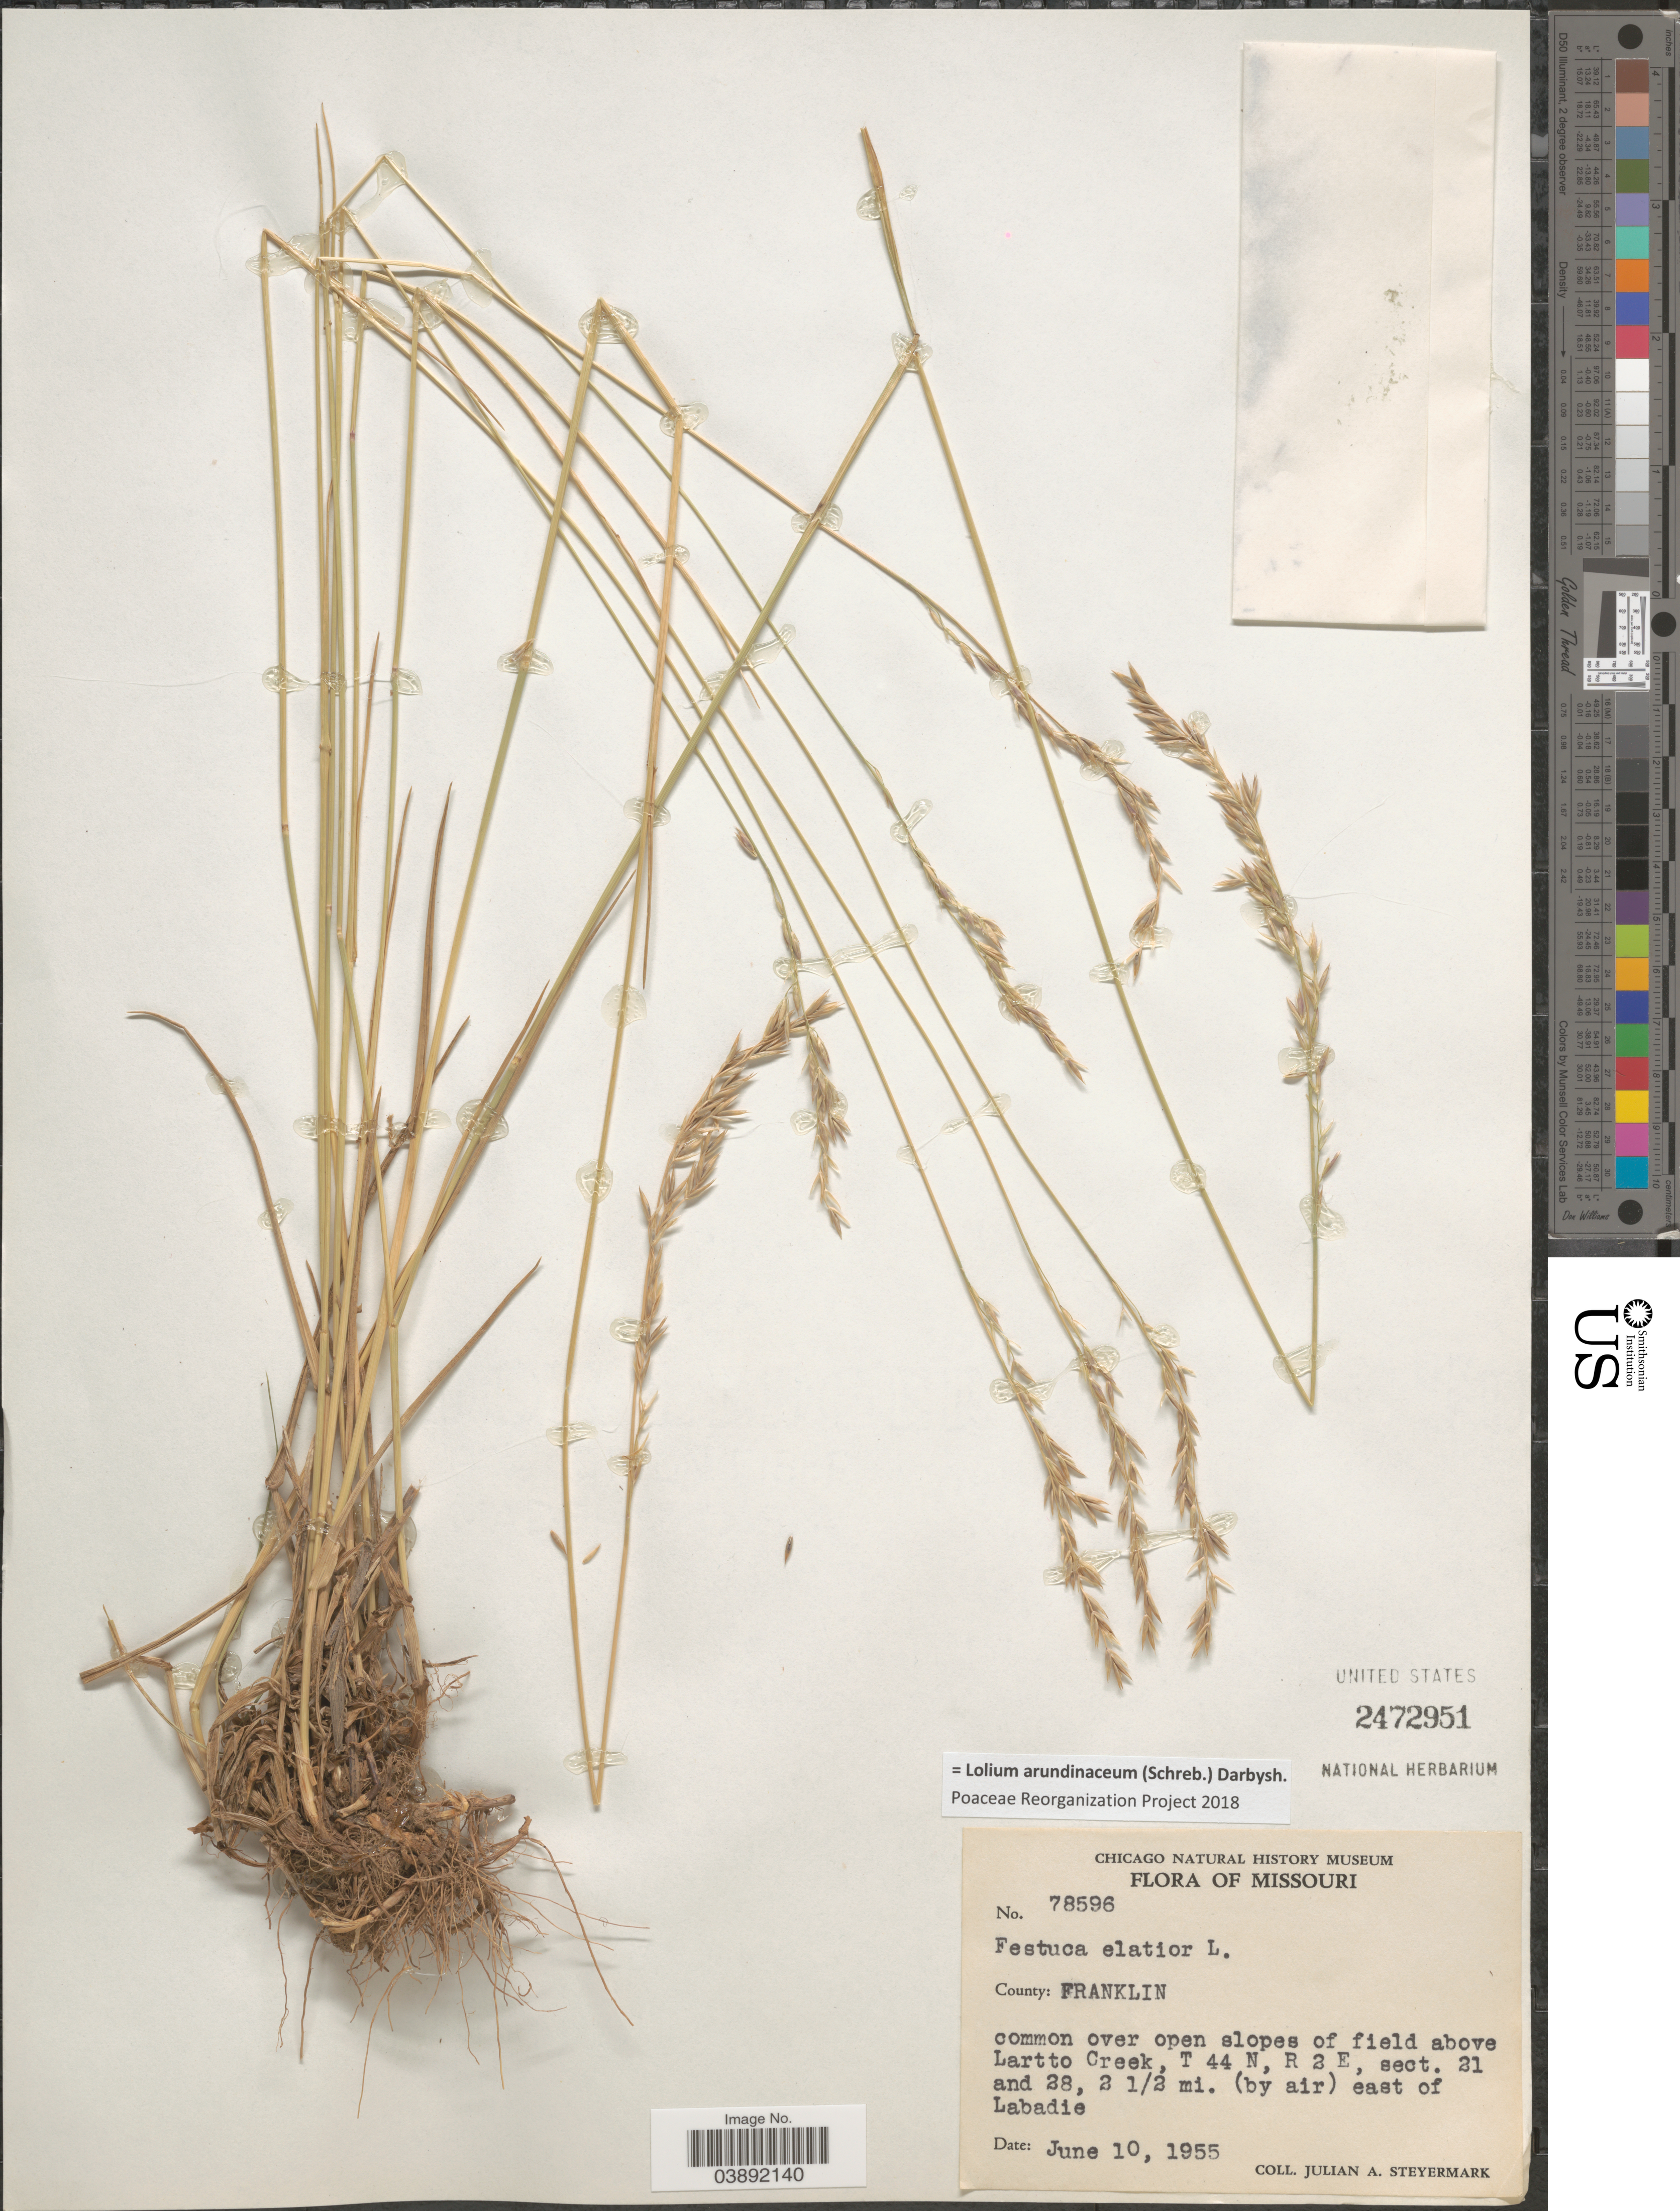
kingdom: Plantae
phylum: Tracheophyta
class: Liliopsida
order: Poales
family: Poaceae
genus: Lolium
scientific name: Lolium arundinaceum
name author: (Schreb.) Darbysh.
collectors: J. Steyermark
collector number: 78596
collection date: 1955-06-10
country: United States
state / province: Missouri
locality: County: Franklin. Common over open slopes of field above Lartto Creek, T 44 N, R 2 E, sect. 21 and 28, 2½ mi (by air) east of Labadie.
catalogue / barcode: US 2472951